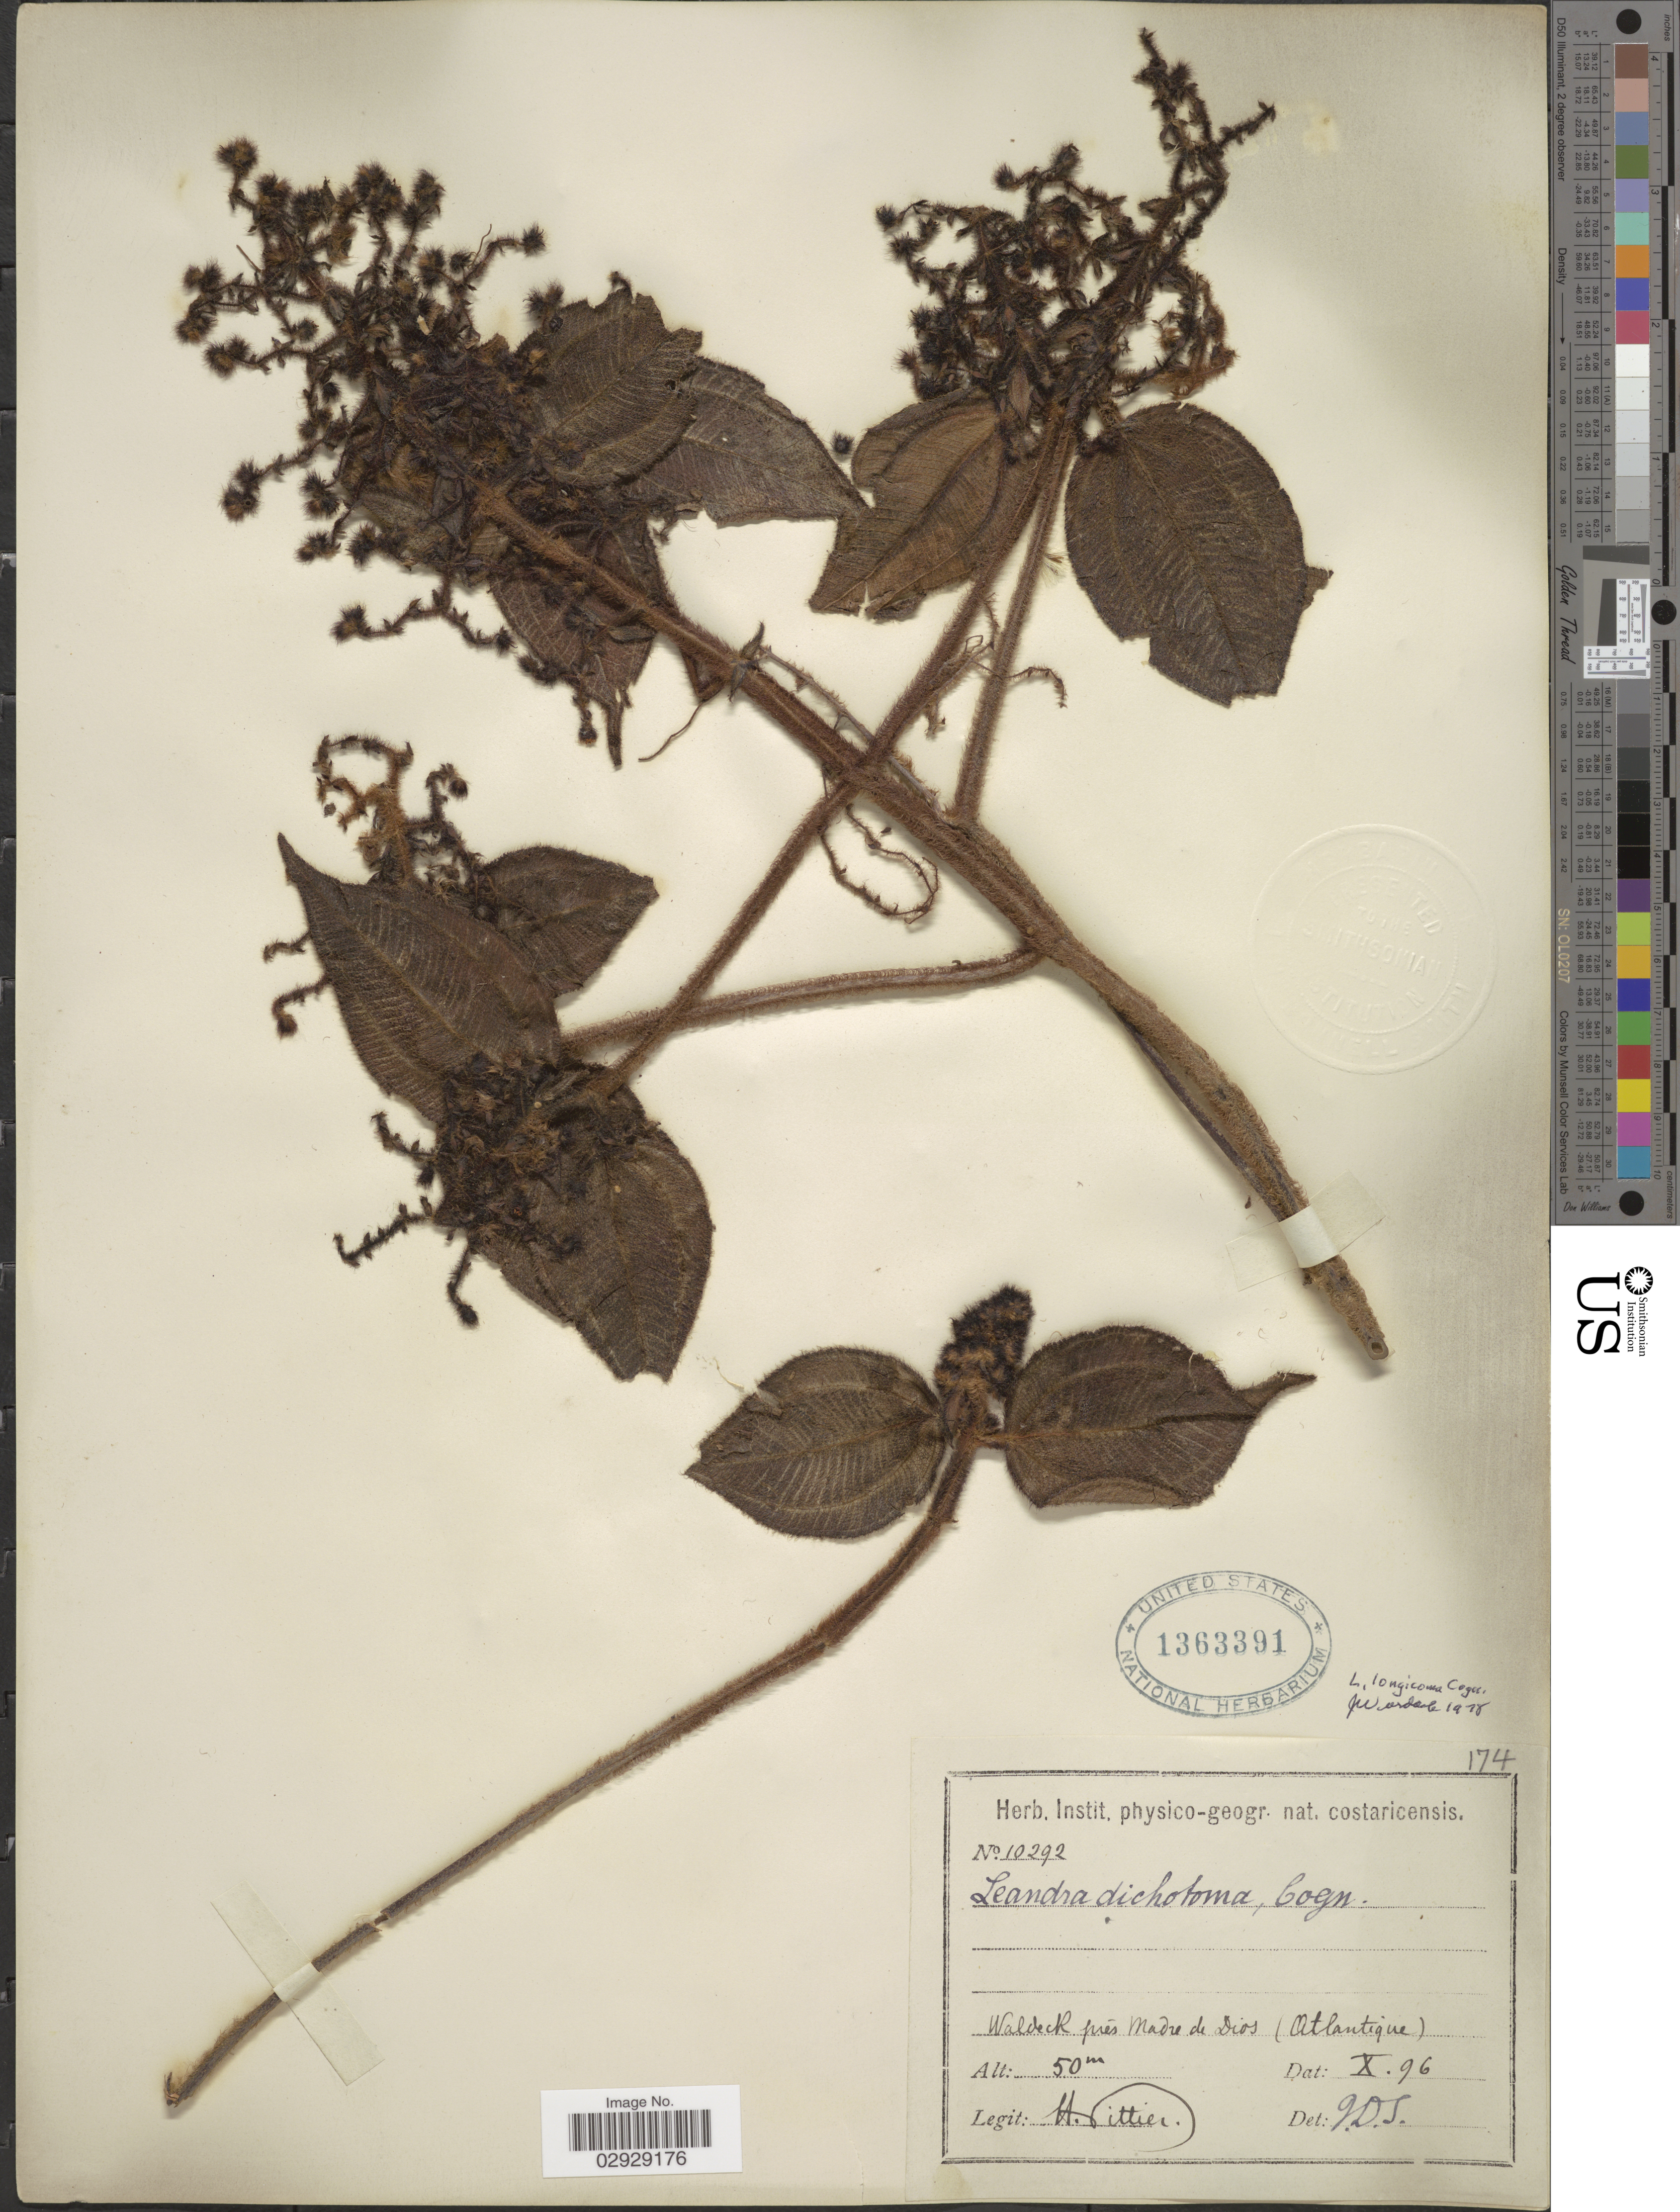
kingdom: Plantae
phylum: Tracheophyta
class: Magnoliopsida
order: Myrtales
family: Melastomataceae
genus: Leandra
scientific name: Leandra longicoma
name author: Cogn.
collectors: H. F. Pittier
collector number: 10292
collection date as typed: Transcribed d/m/y: /10/96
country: Costa Rica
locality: Waldeck prés Madre de Dios (Atlantique).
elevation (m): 50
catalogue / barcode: US 1363391